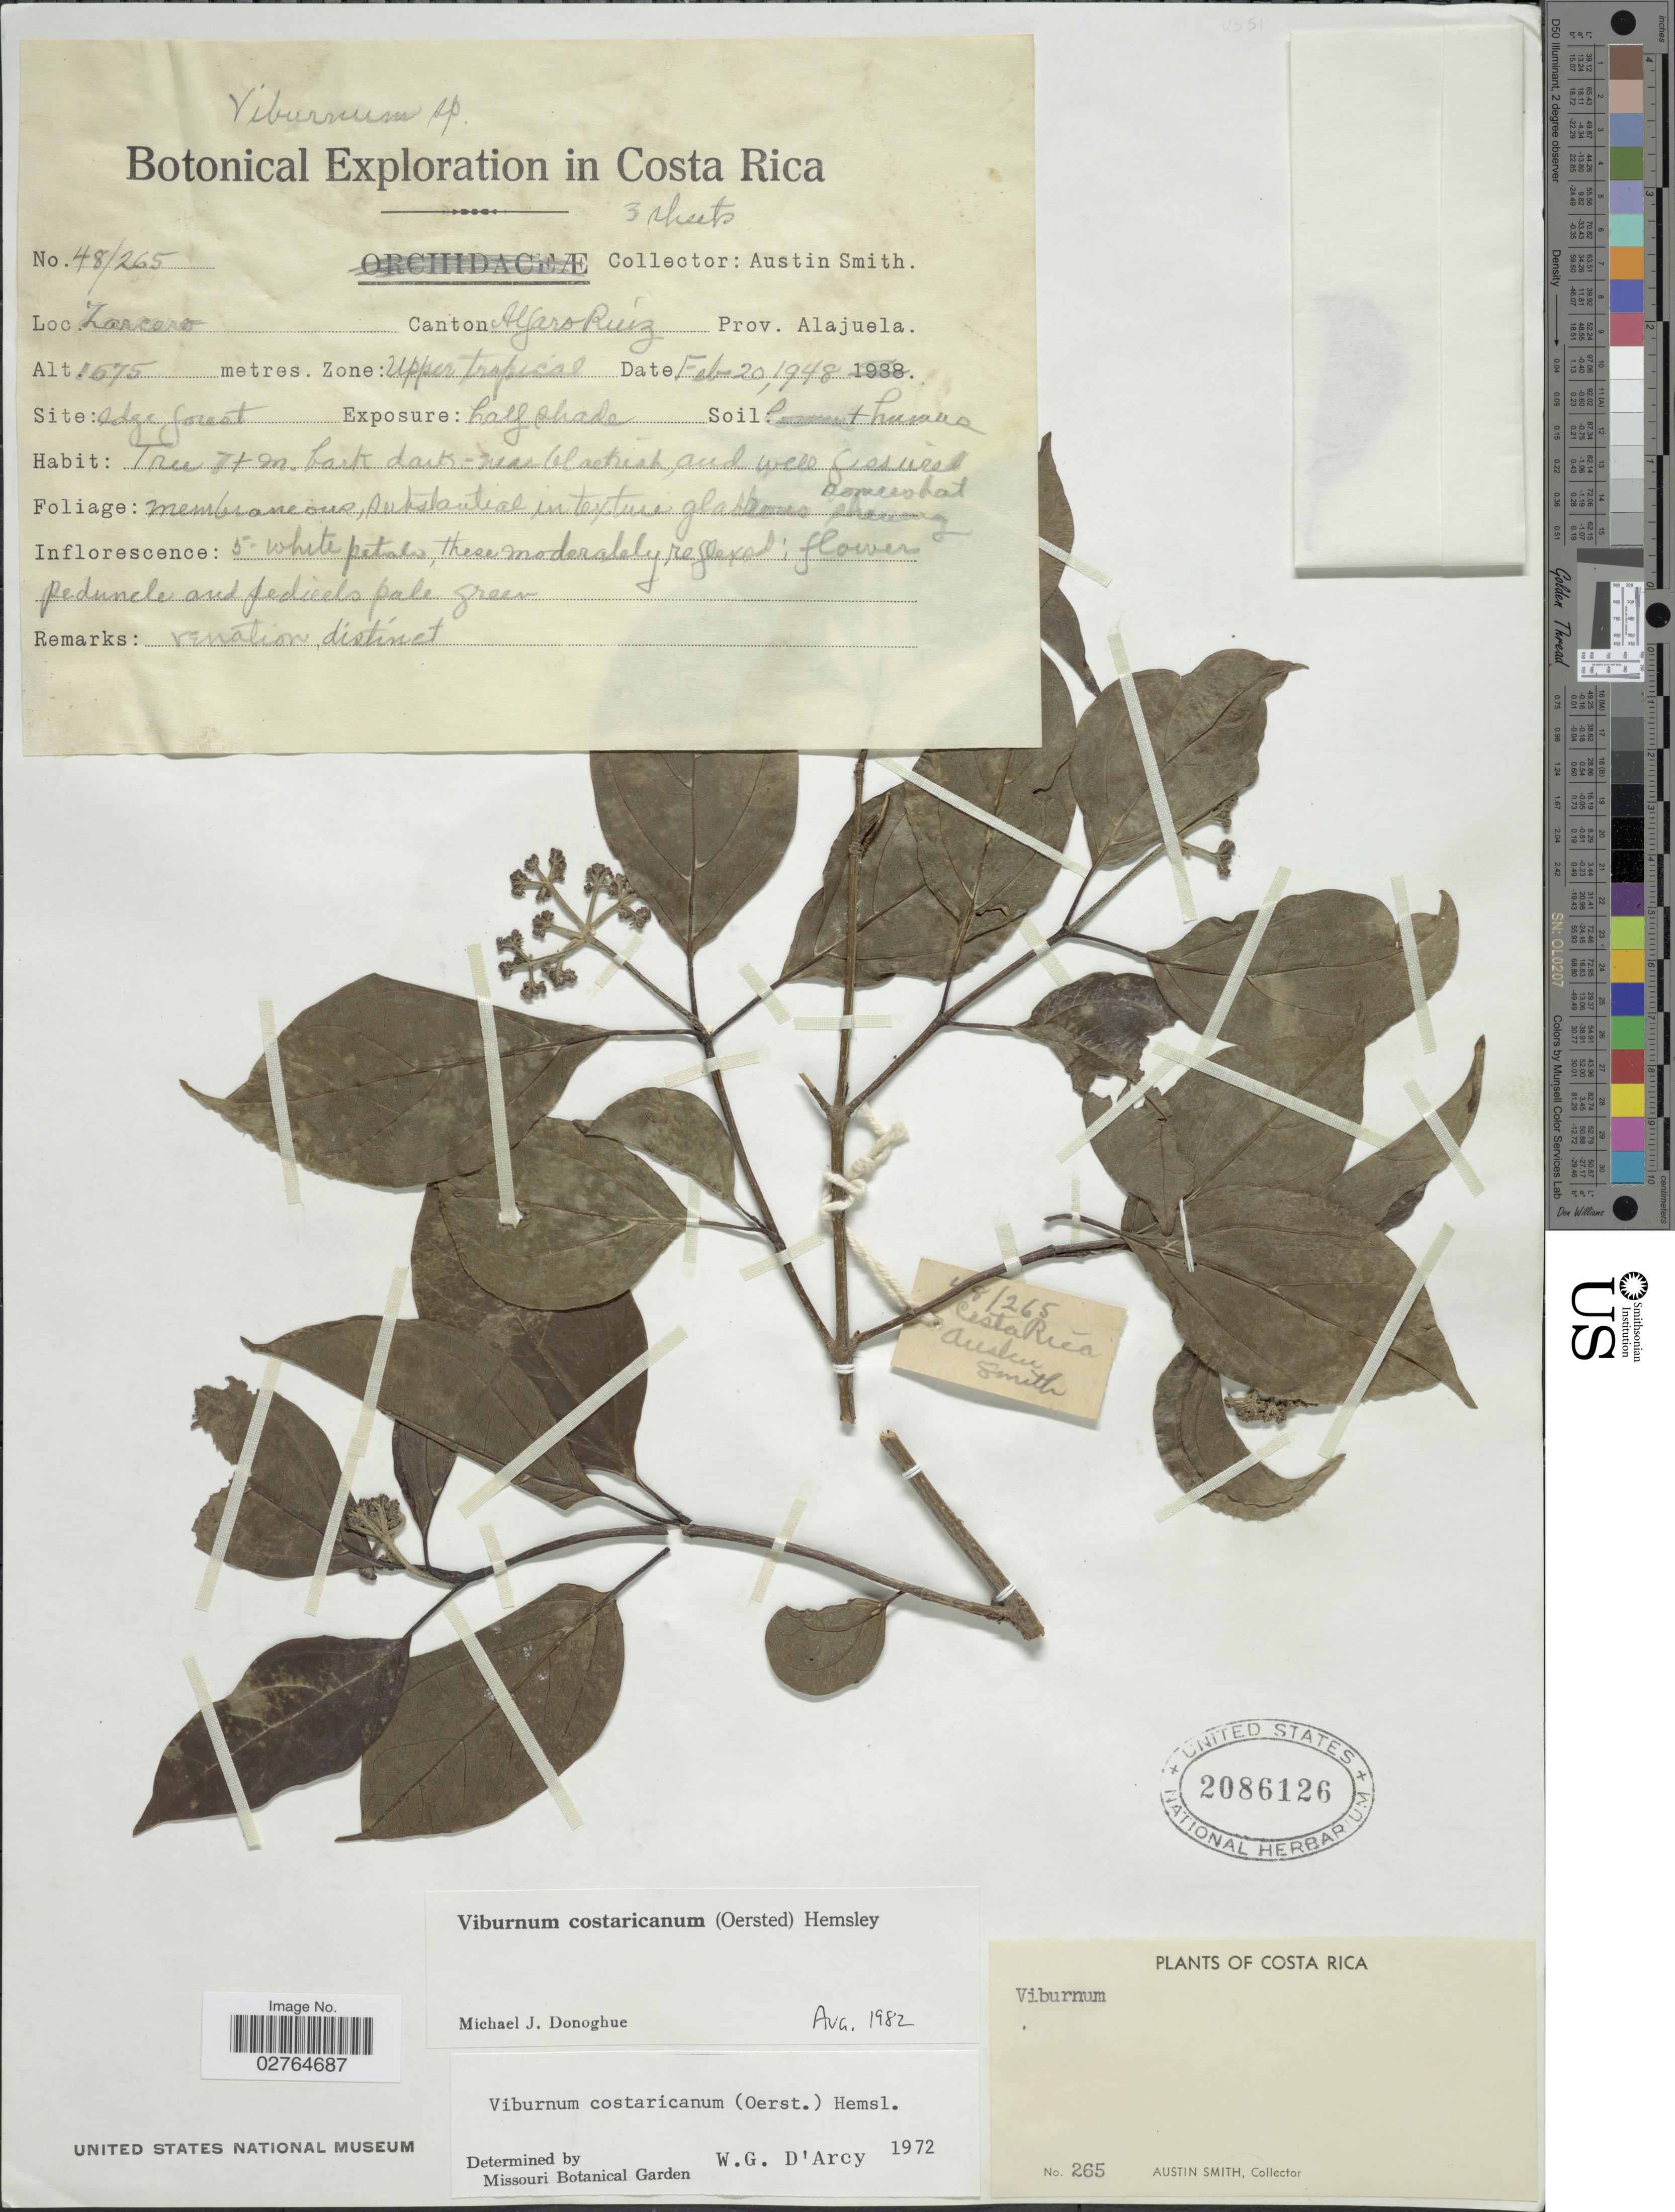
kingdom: Plantae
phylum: Tracheophyta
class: Magnoliopsida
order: Dipsacales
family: Viburnaceae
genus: Viburnum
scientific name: Viburnum costaricanum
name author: (Oerst.) Hemsl.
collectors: Aust P. Smith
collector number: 265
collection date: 1948-02-20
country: Costa Rica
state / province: Alajuela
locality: Zarcero. Canton Alfaro Ruiz. Prov. Alajuela. Zone: Upper Tropical.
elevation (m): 1675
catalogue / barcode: US 2086126